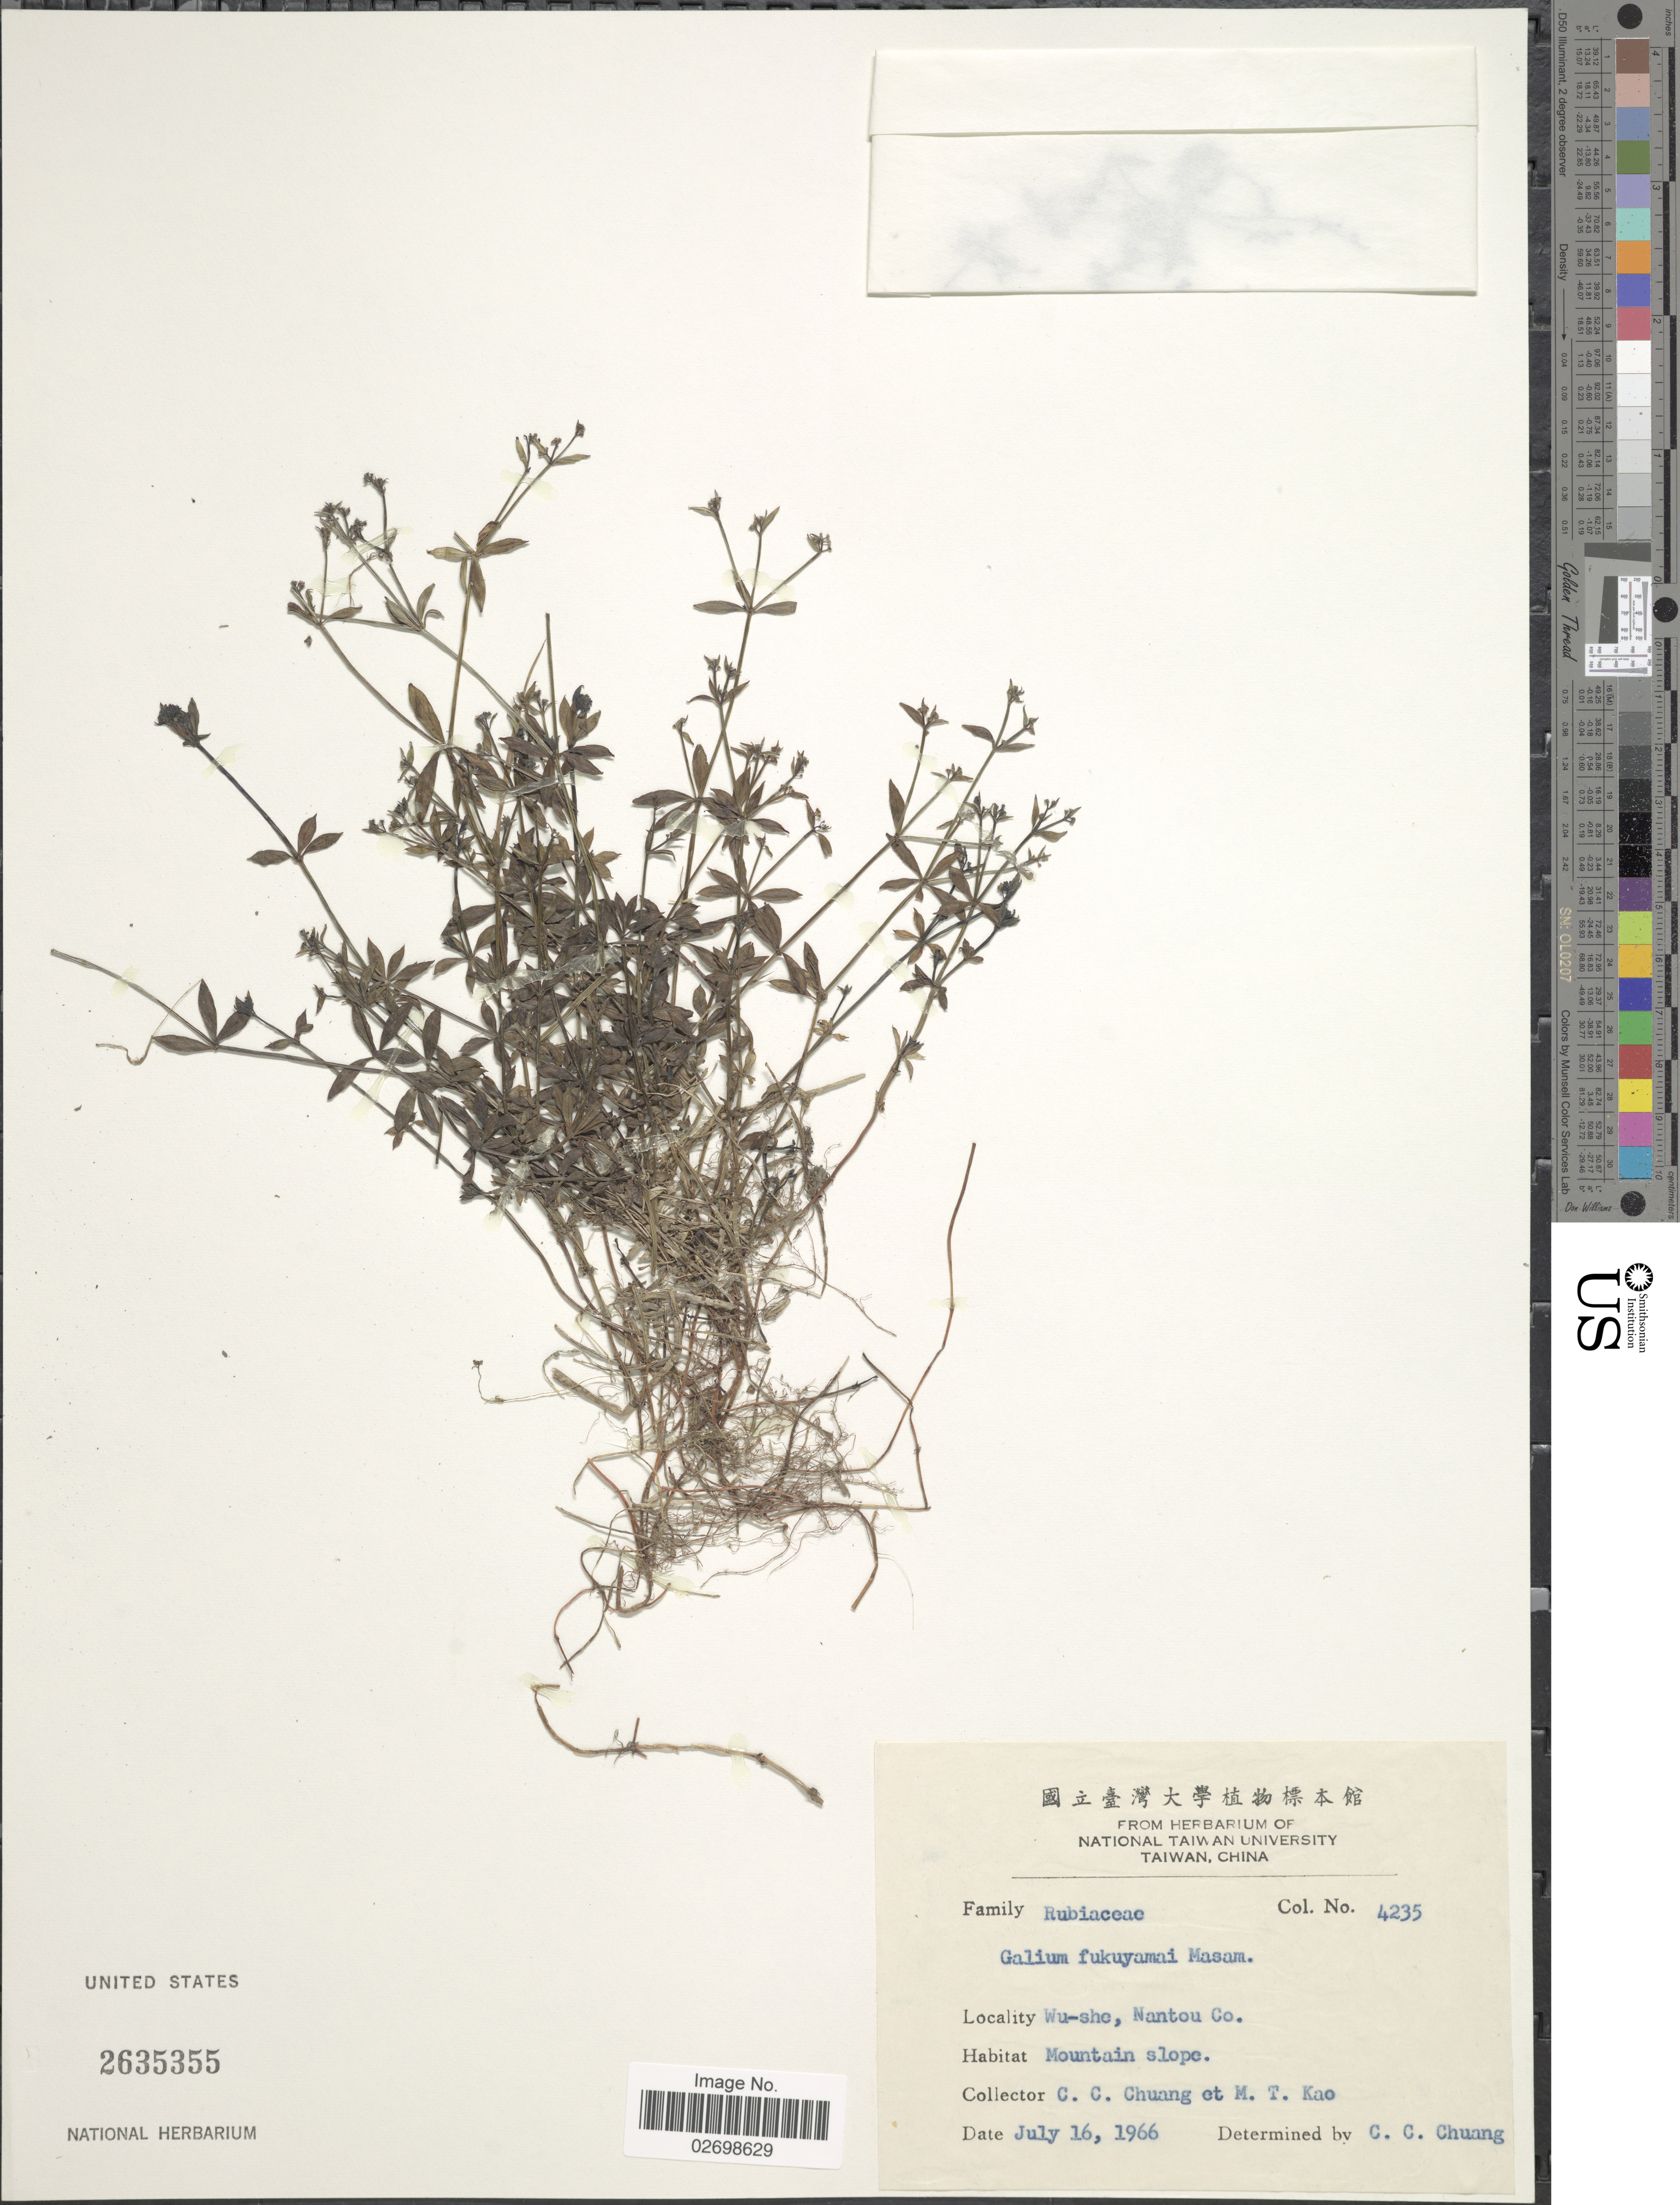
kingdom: Plantae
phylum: Tracheophyta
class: Magnoliopsida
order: Gentianales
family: Rubiaceae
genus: Galium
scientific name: Galium fukuyamae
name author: Masam.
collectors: C. Chung & M. T. Kao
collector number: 4235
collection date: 1966-07-16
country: Taiwan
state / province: Nantou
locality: Wu-she, Nantou Co., Mountain slope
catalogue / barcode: US 2635355